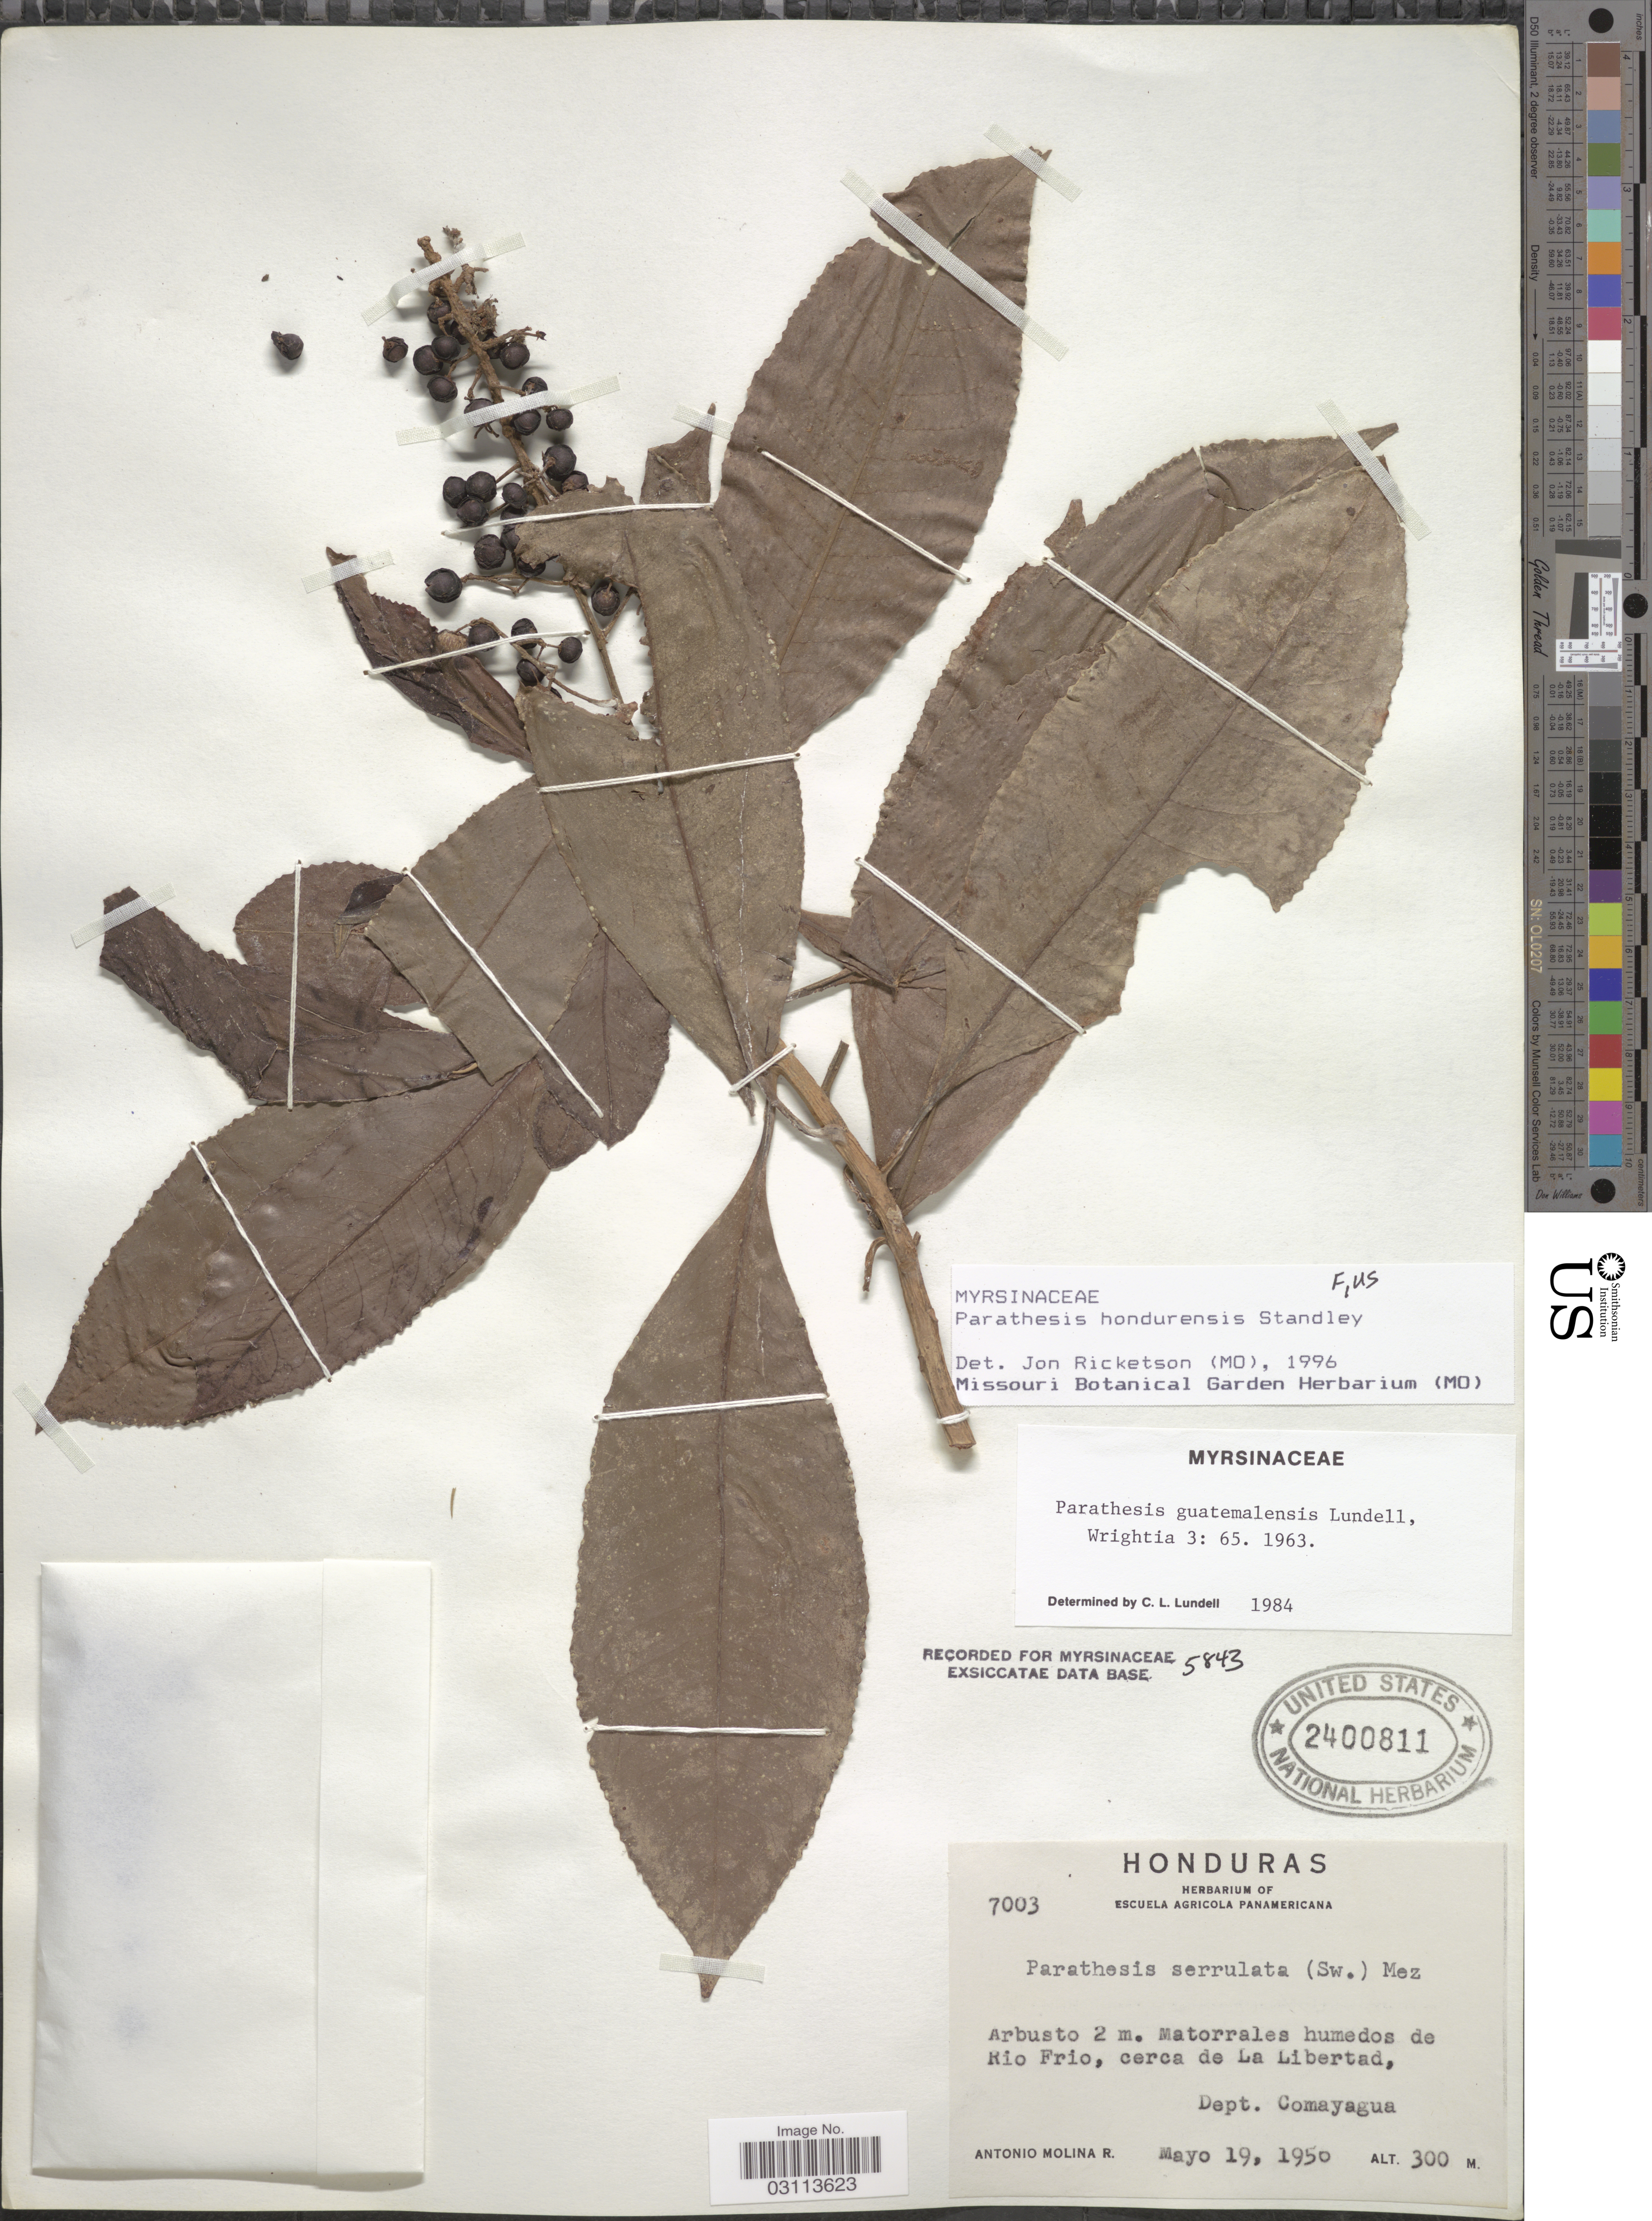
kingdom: Plantae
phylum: Tracheophyta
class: Magnoliopsida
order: Ericales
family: Primulaceae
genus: Parathesis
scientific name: Parathesis hondurensis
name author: Standl.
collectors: A. Molina R.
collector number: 7003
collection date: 1950-05-19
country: Honduras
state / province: Comayagua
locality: Matorrales humedos de Rio Frio, cerca de La Libertad, Dept. Comayagua.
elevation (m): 300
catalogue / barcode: US 2400811